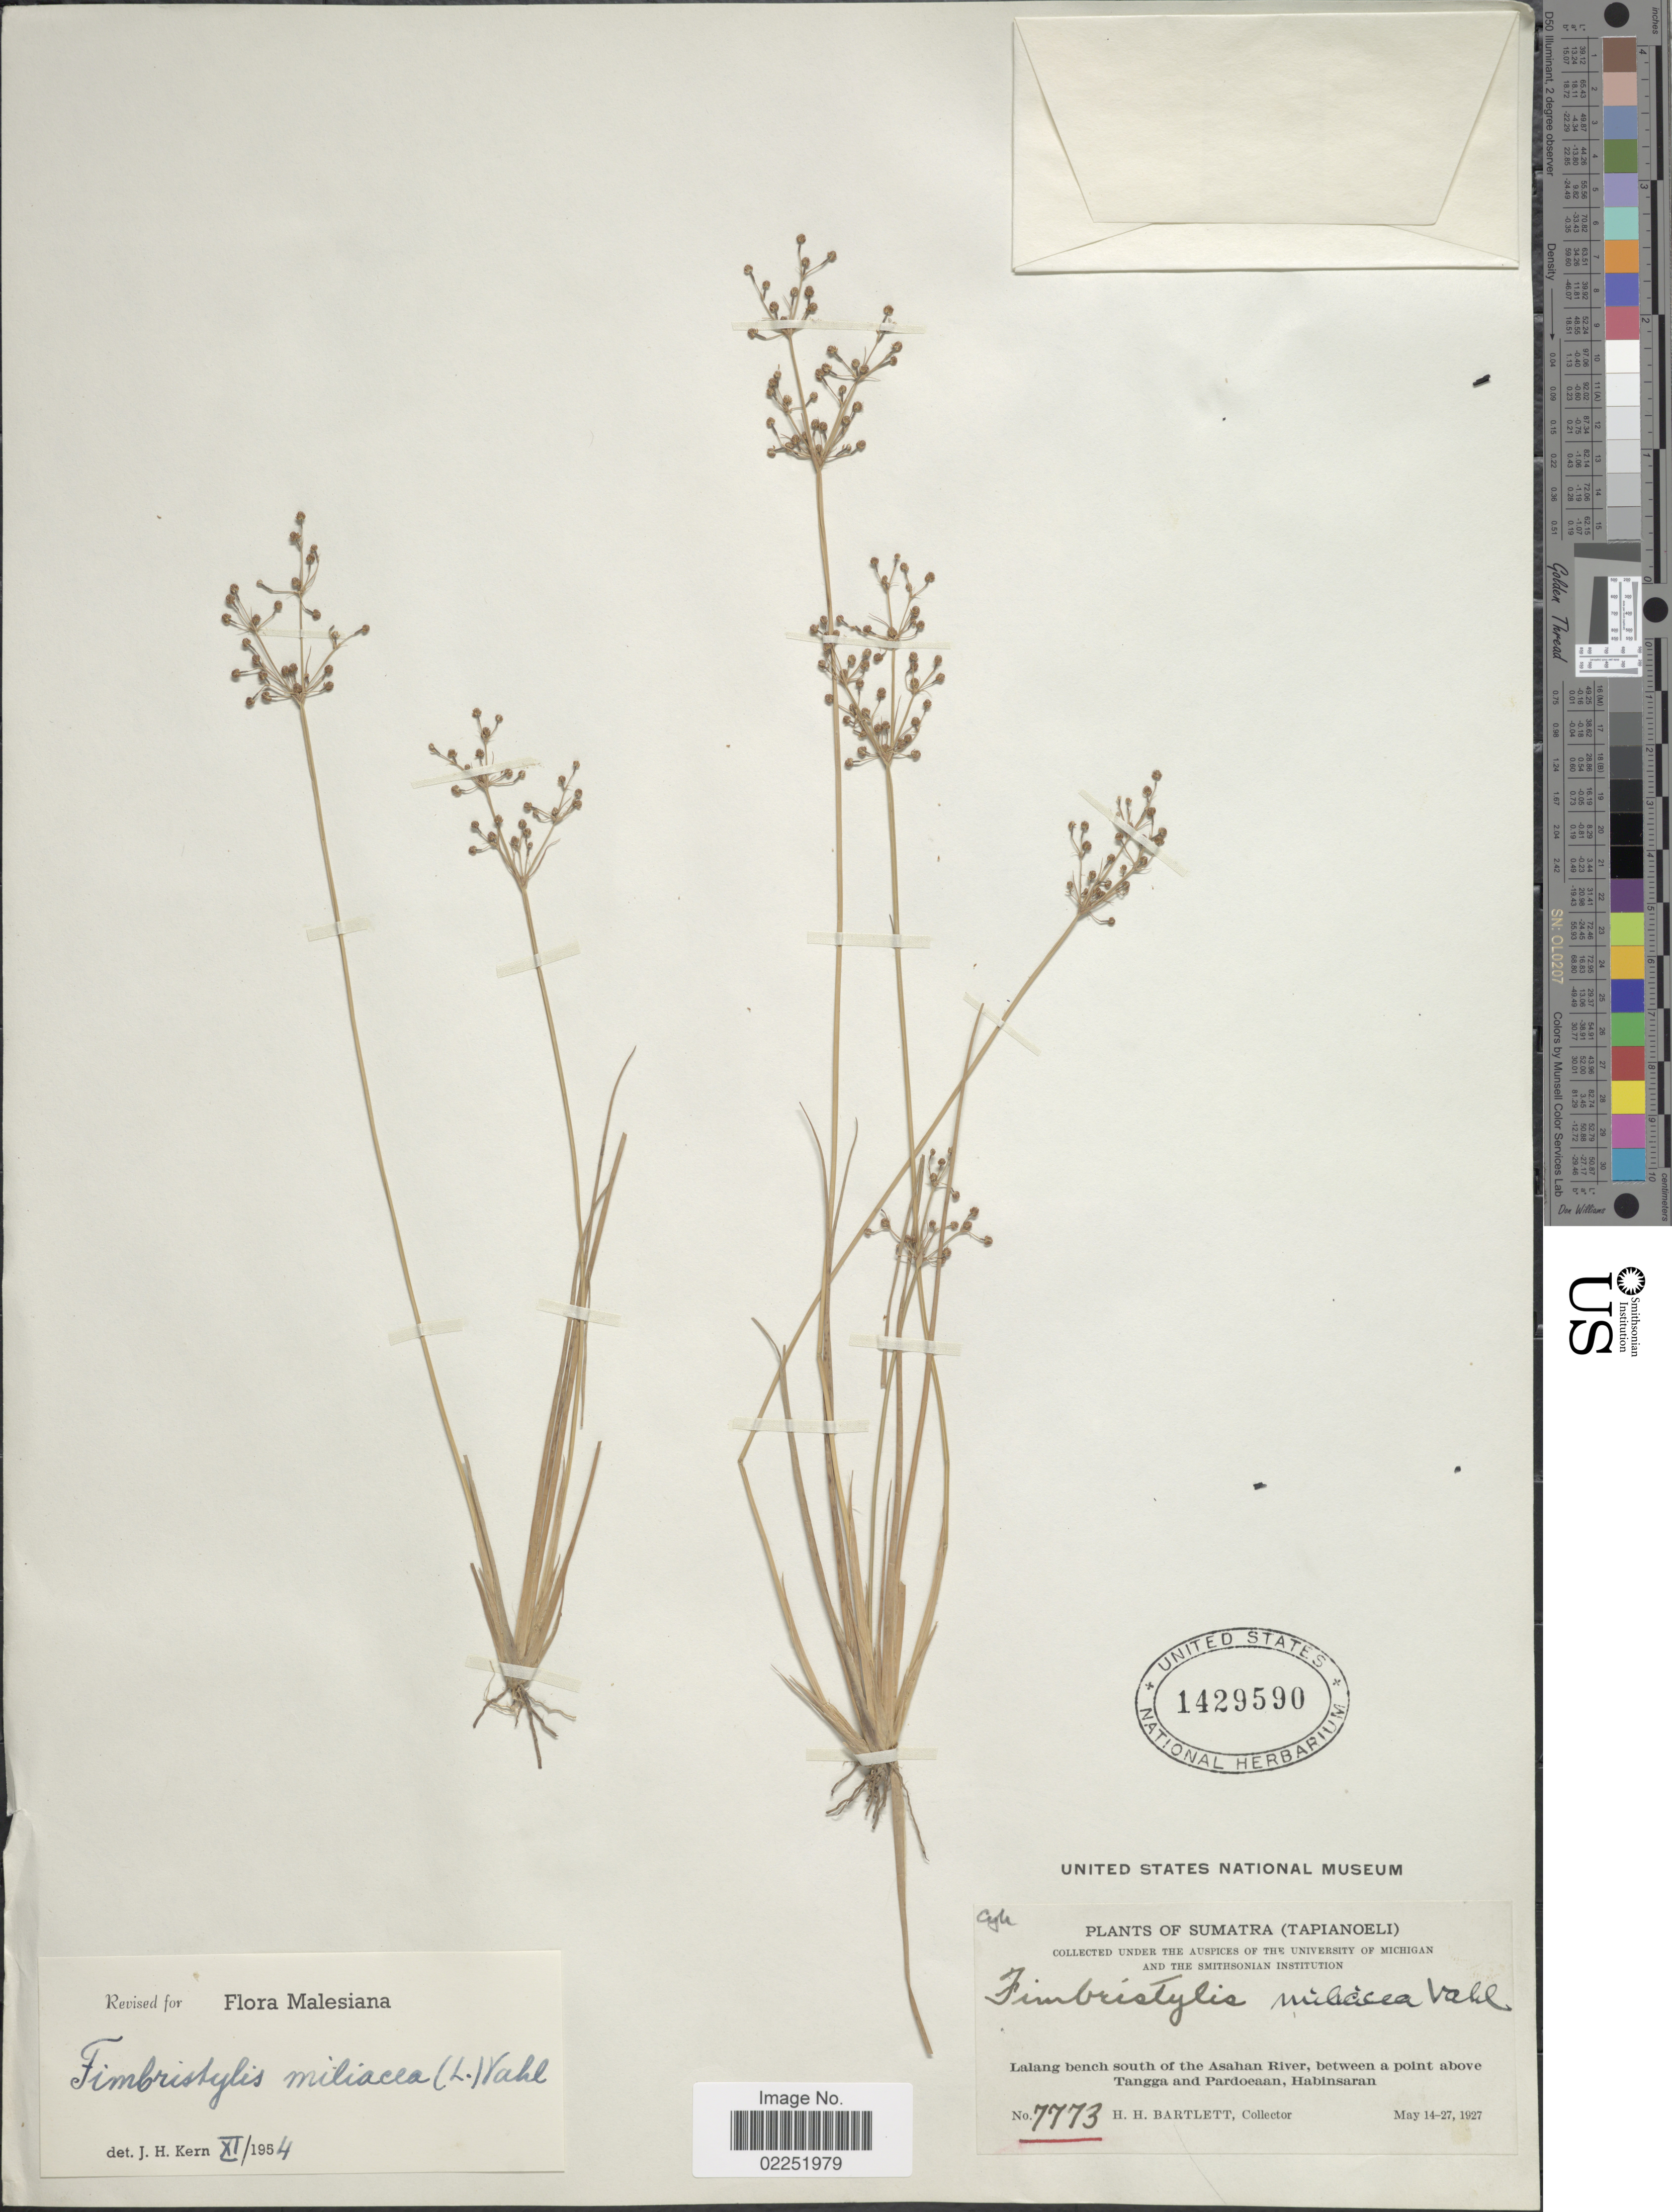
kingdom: Plantae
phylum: Tracheophyta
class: Liliopsida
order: Poales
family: Cyperaceae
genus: Fimbristylis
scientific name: Fimbristylis littoralis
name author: Gaudich.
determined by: Strong, M. T., (US), Smithsonian Institution - National Museum of Natural History (UNITED STATES)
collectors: H. H. Bartlett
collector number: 7773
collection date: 1927-05-14/1927-05-27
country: Indonesia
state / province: Sumatra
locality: (Tapianoeli), Lalang bench south of the Asahan River, between a point above Tangga and Pardoeaan, Habinsaran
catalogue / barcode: US 1429590